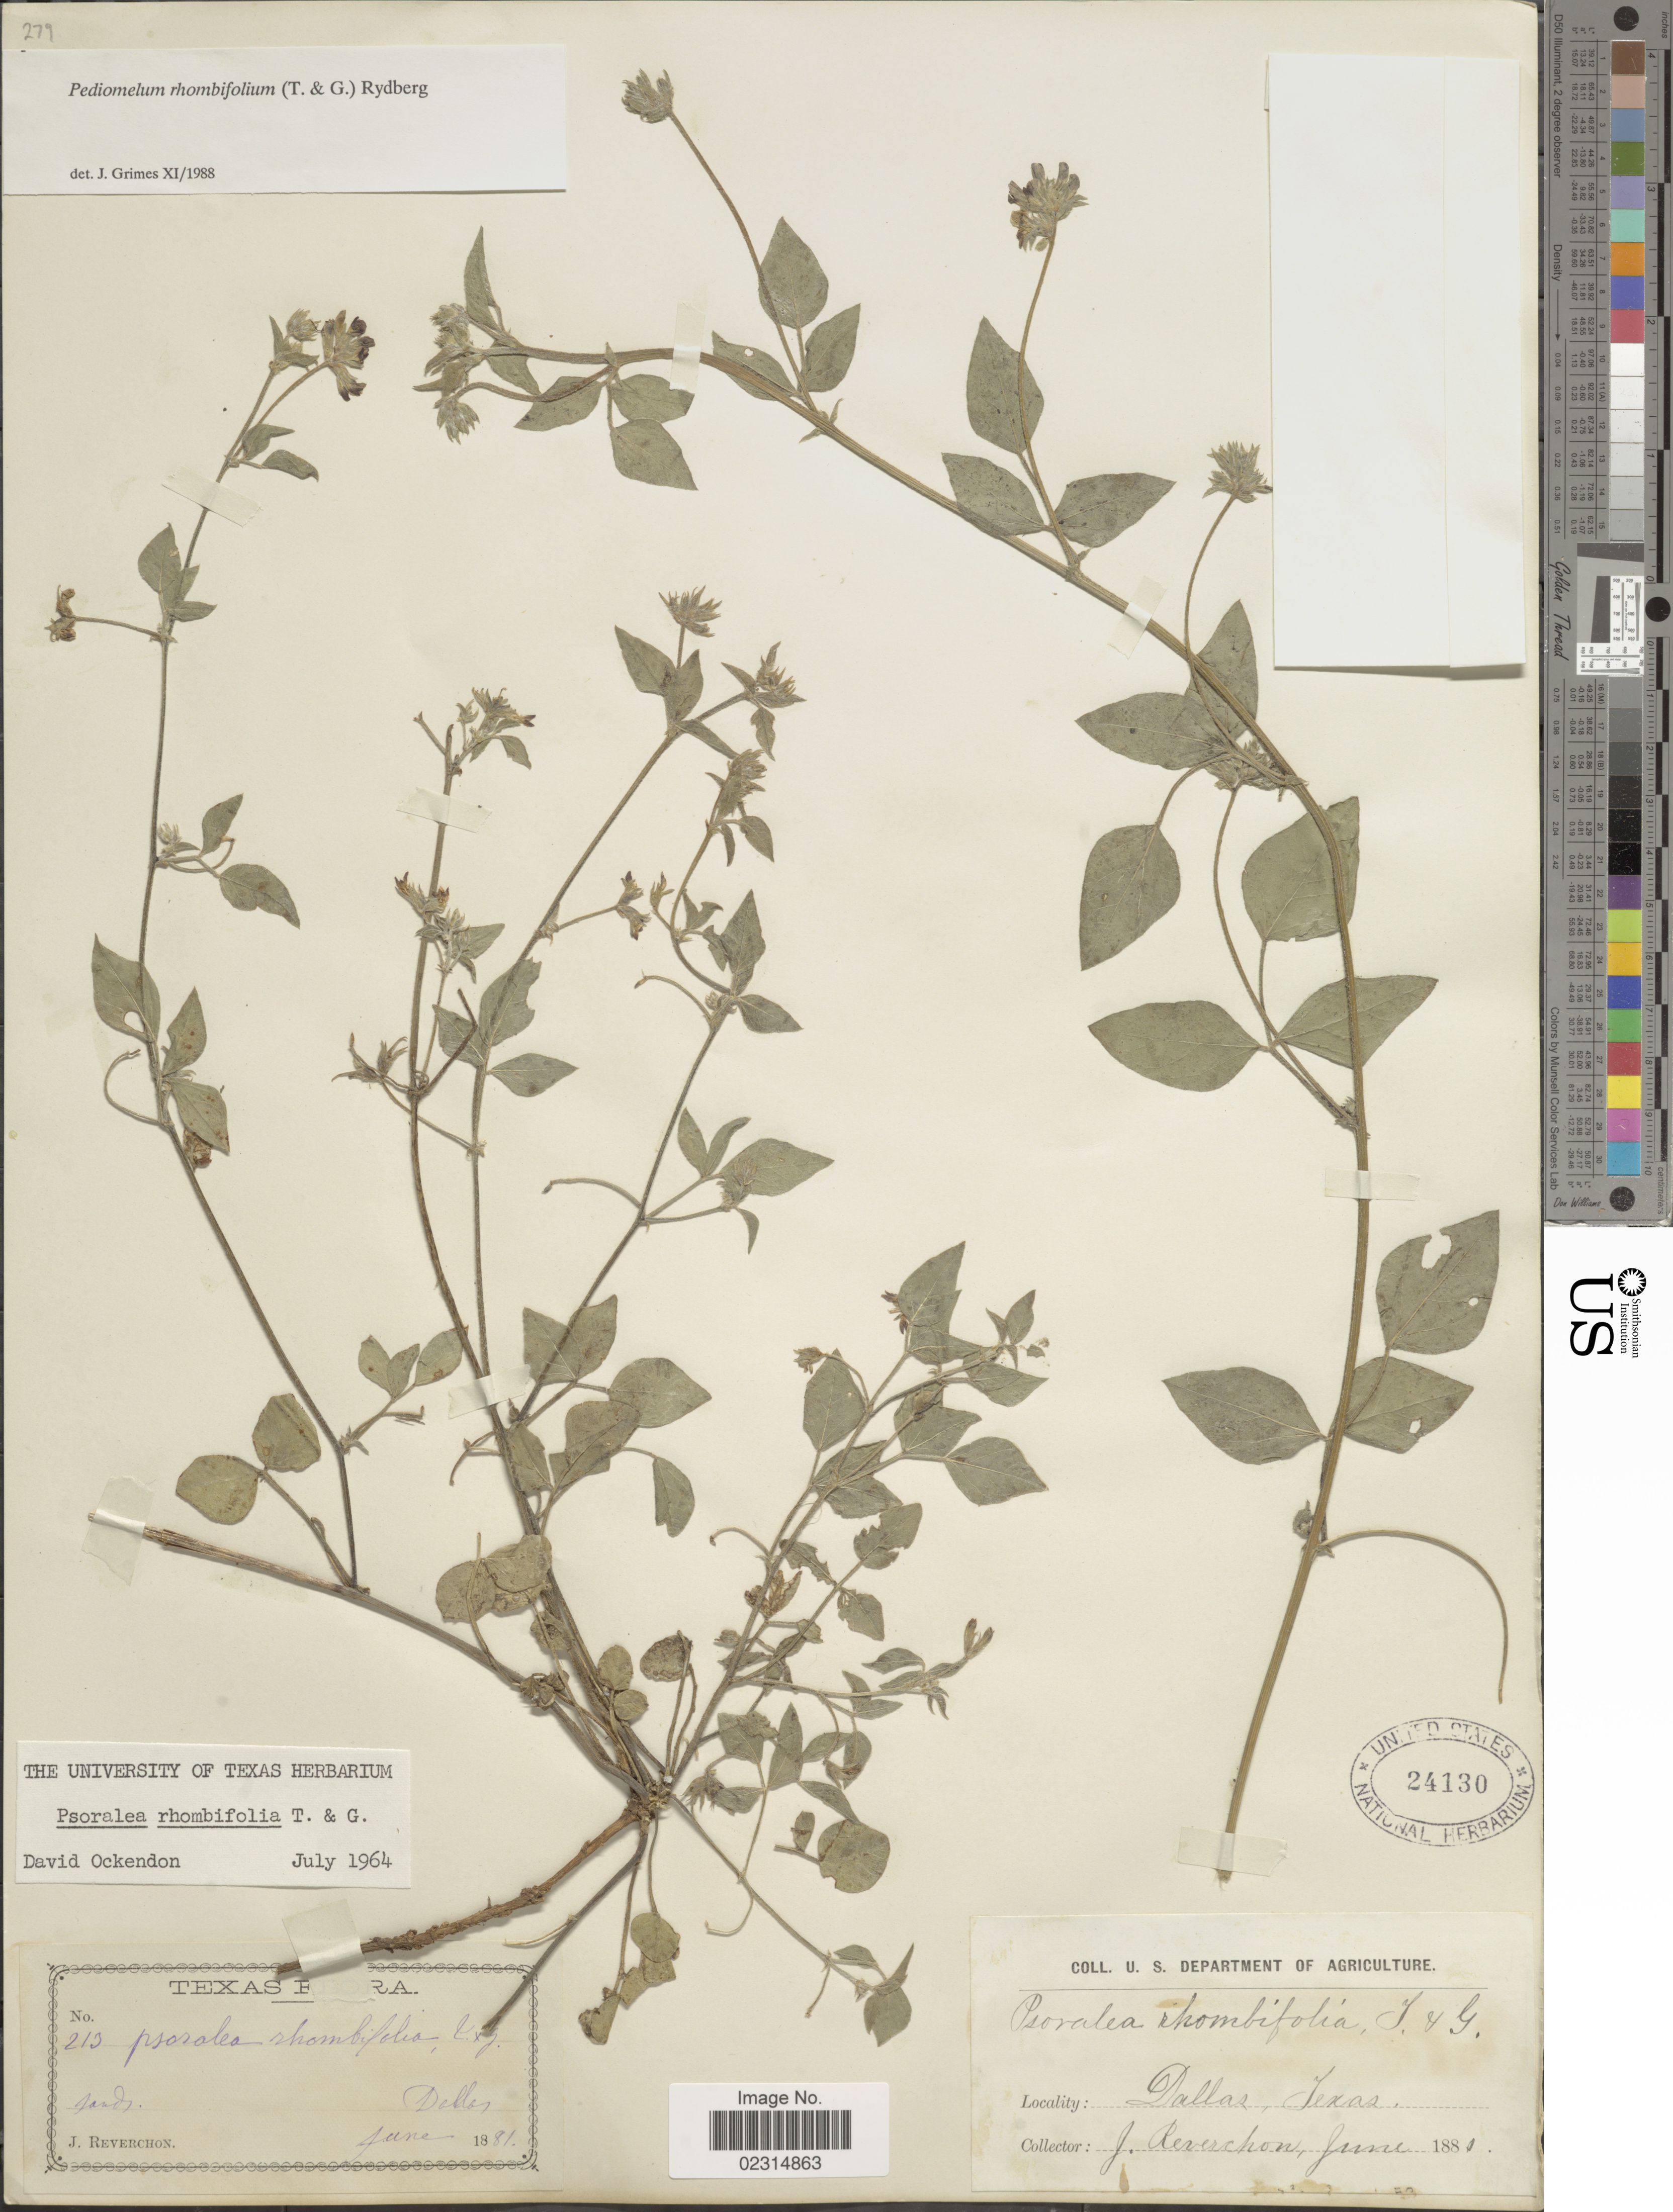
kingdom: Plantae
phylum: Tracheophyta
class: Magnoliopsida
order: Fabales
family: Fabaceae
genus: Pediomelum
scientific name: Pediomelum rhombifolium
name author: (Torr. & A. Gray) Rydb.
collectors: J. Reverchon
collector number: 213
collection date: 1881-06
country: United States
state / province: Texas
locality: Sands Dallas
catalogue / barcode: US 24130